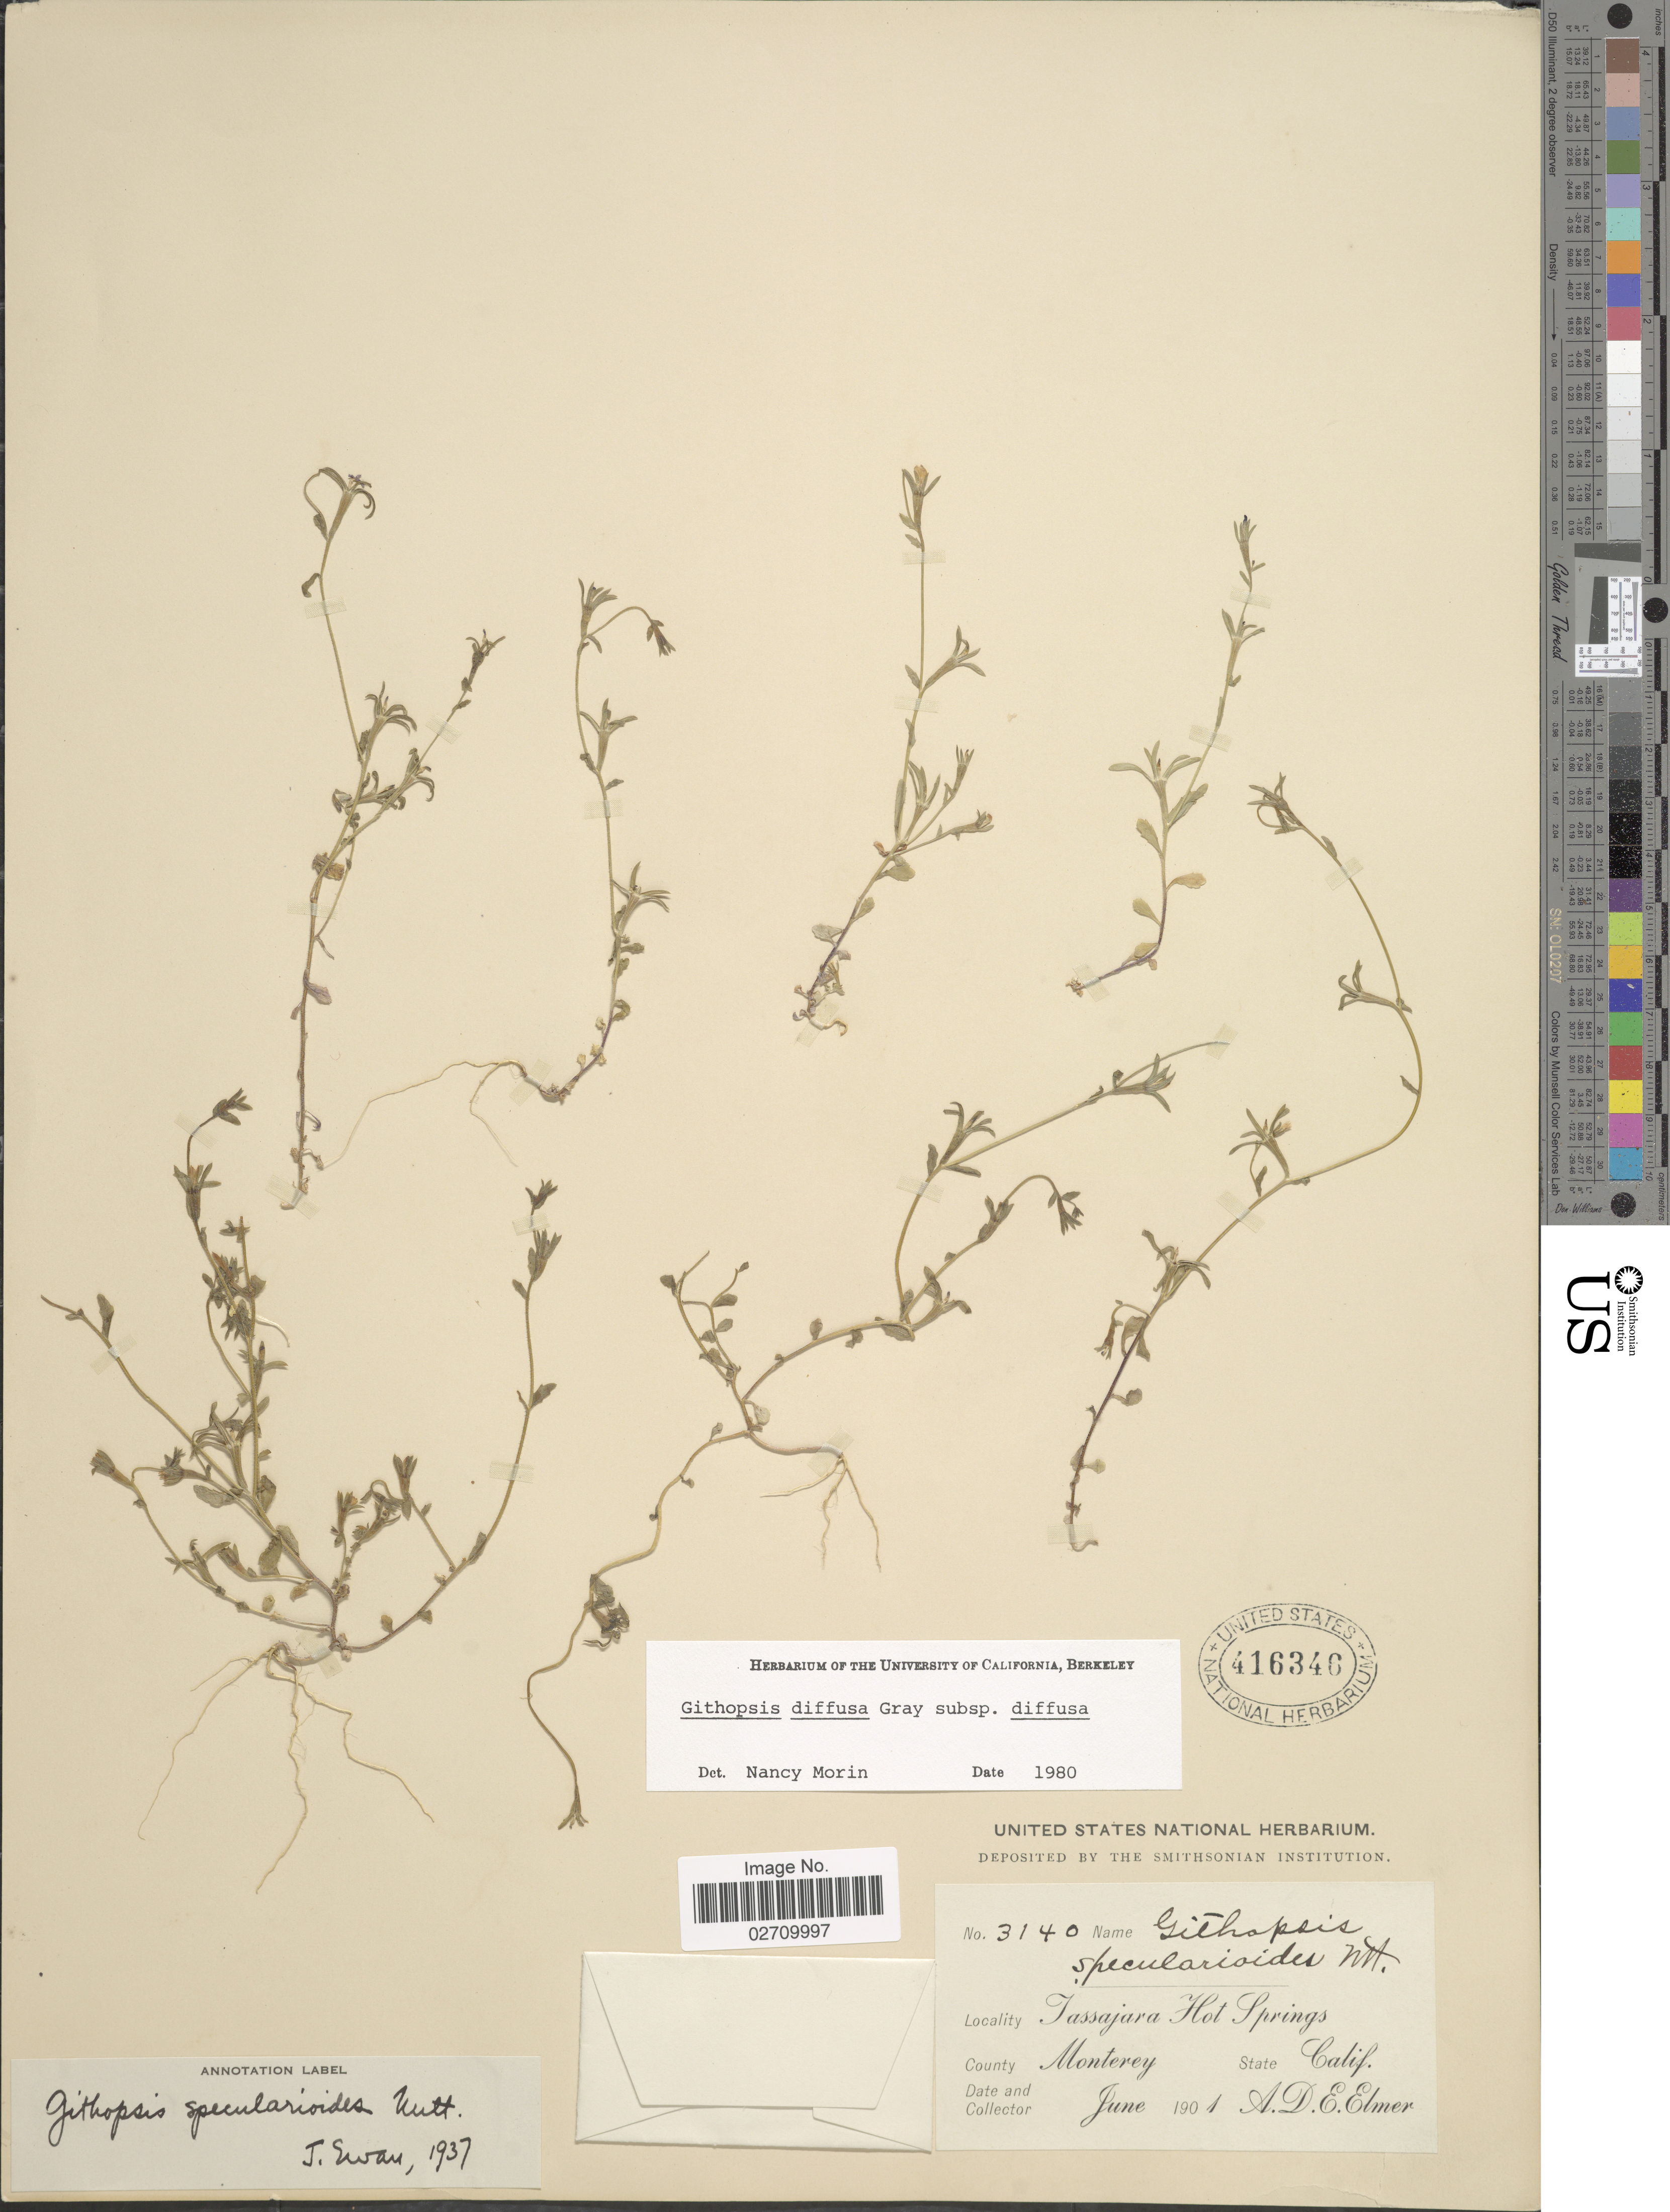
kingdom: Plantae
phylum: Tracheophyta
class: Magnoliopsida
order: Asterales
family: Campanulaceae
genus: Githopsis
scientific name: Githopsis diffusa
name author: A. Gray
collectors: A. D. E. Elmer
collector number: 3140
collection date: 1901-06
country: United States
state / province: California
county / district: Monterey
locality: Tassajara Hot Springs. County Monterey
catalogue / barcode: US 416346